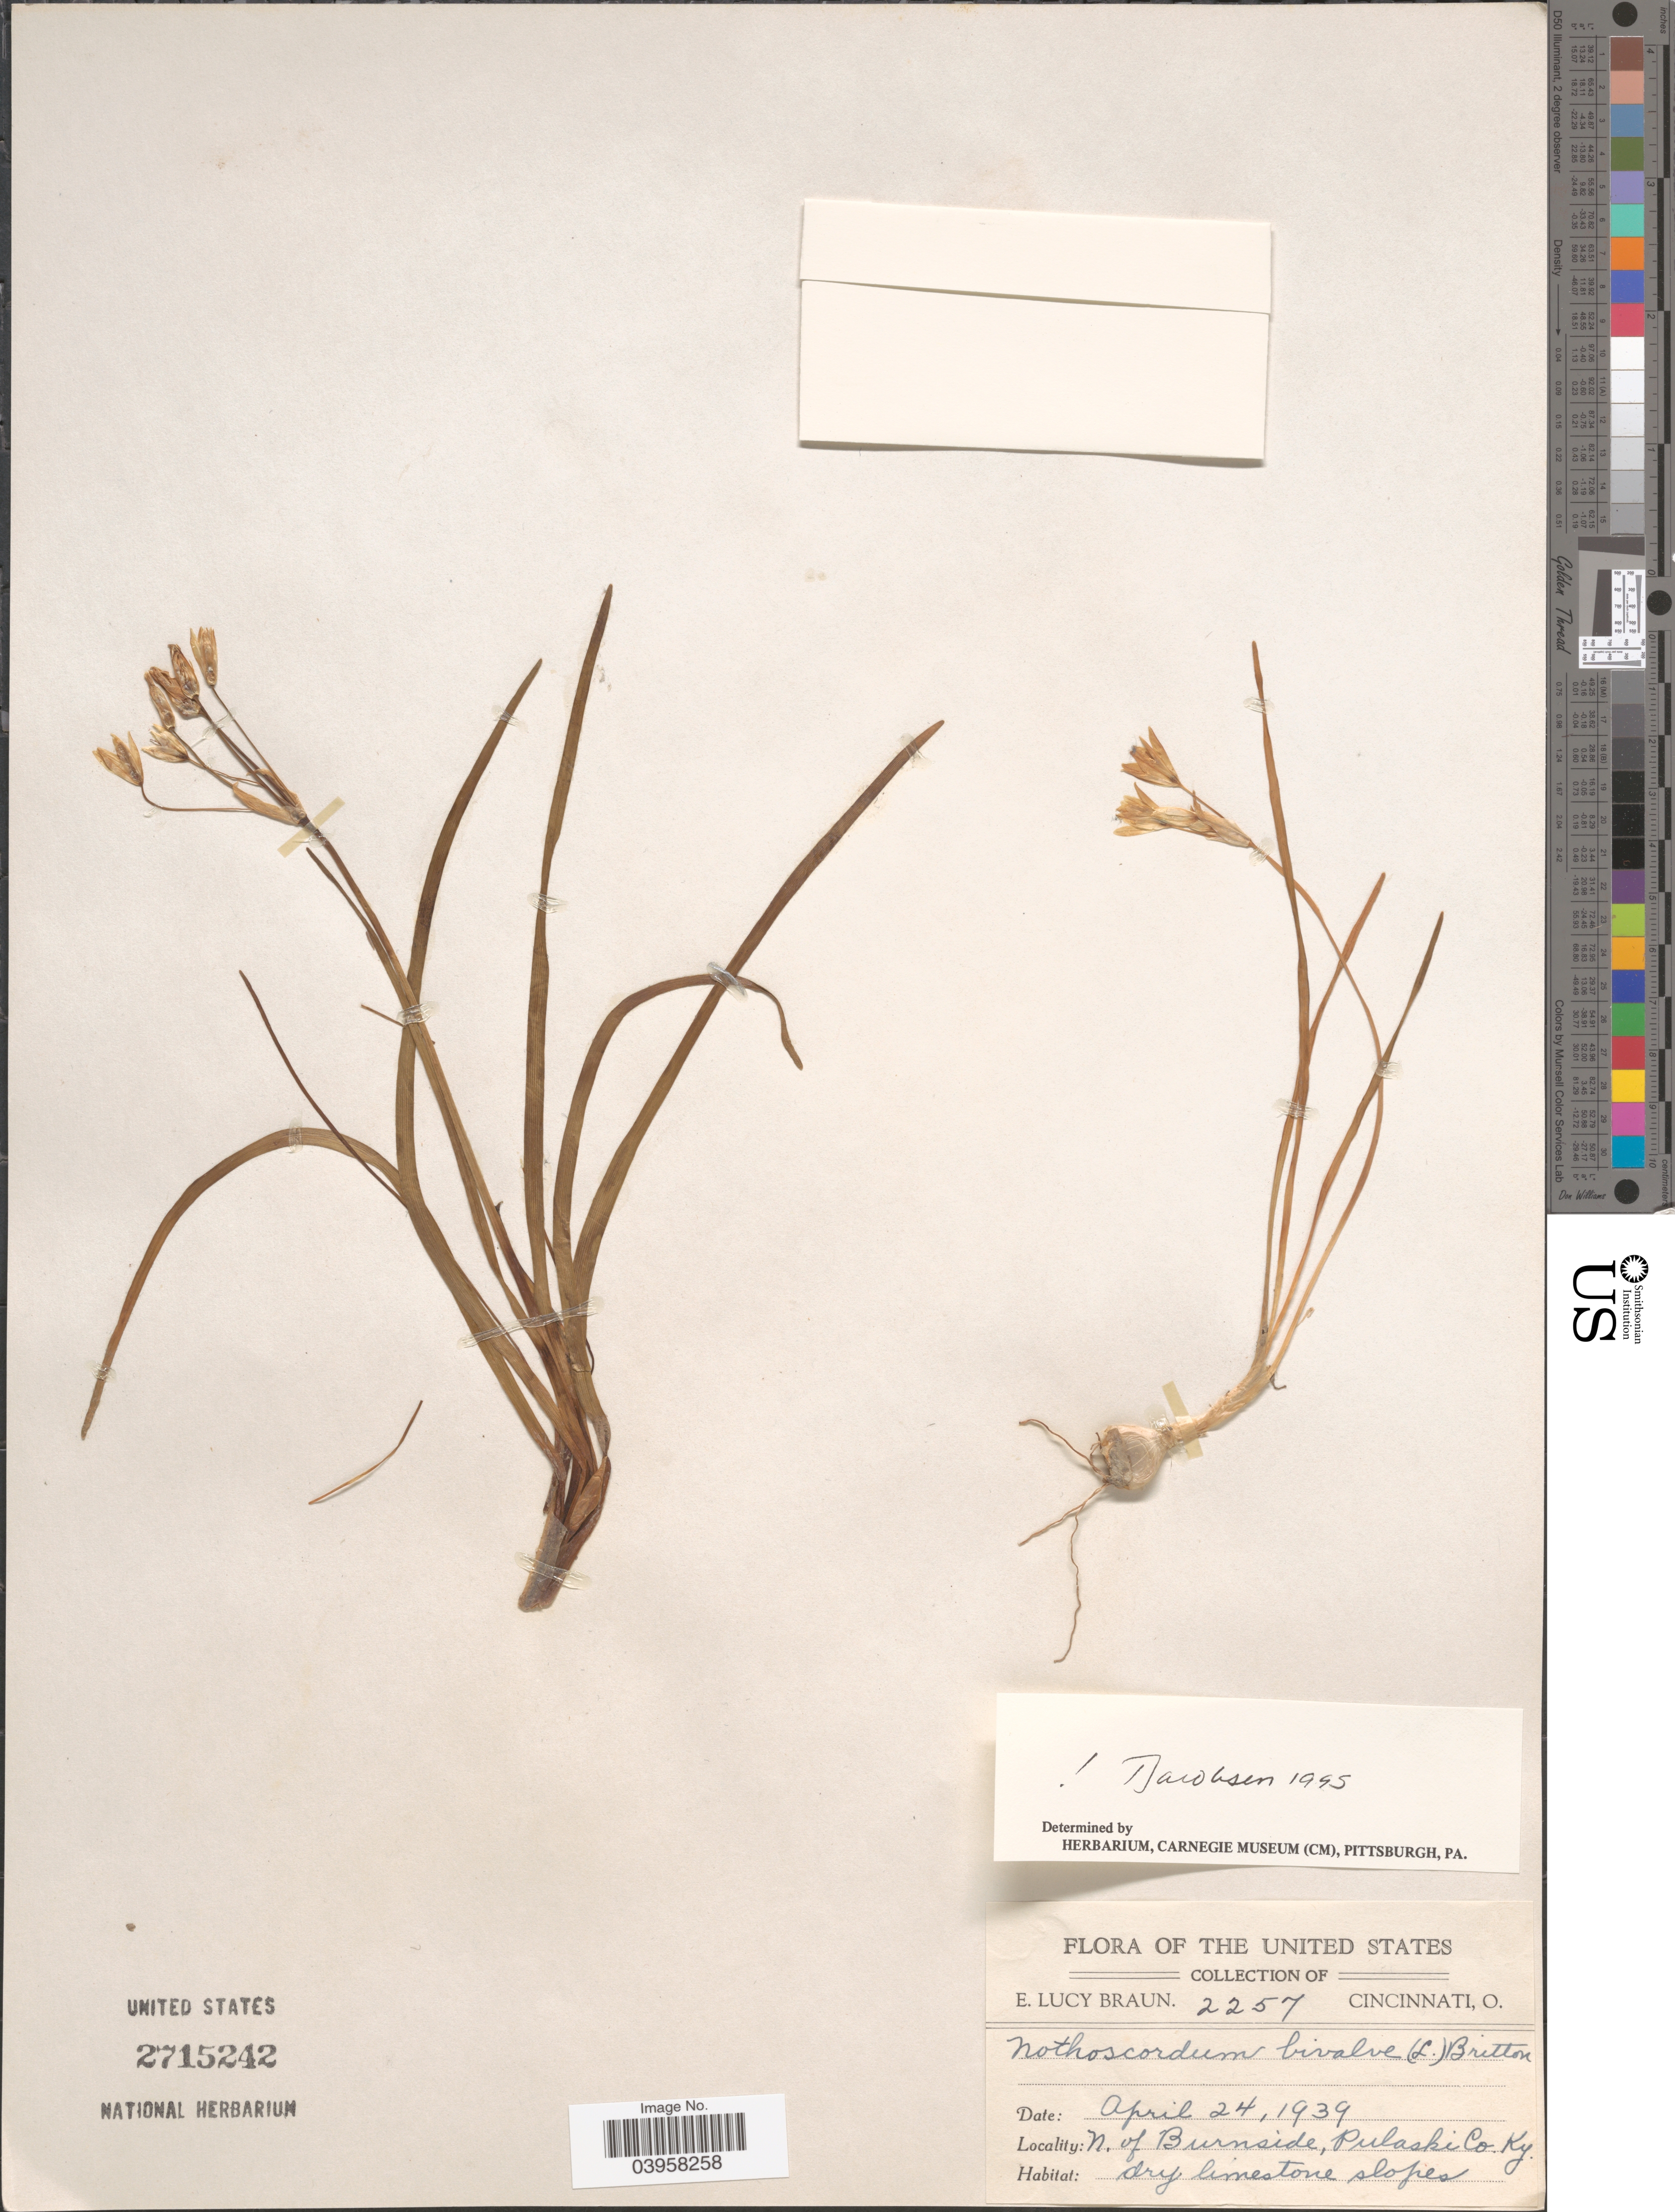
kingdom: Plantae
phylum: Tracheophyta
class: Liliopsida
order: Asparagales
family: Amaryllidaceae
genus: Nothoscordum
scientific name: Nothoscordum bivalve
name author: (L.) Britton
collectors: E. L. Braun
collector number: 2257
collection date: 1939-04-24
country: United States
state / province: Kentucky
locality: N. of Burnside, Pulaski Co. Dry limestone slopes.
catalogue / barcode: US 2715242